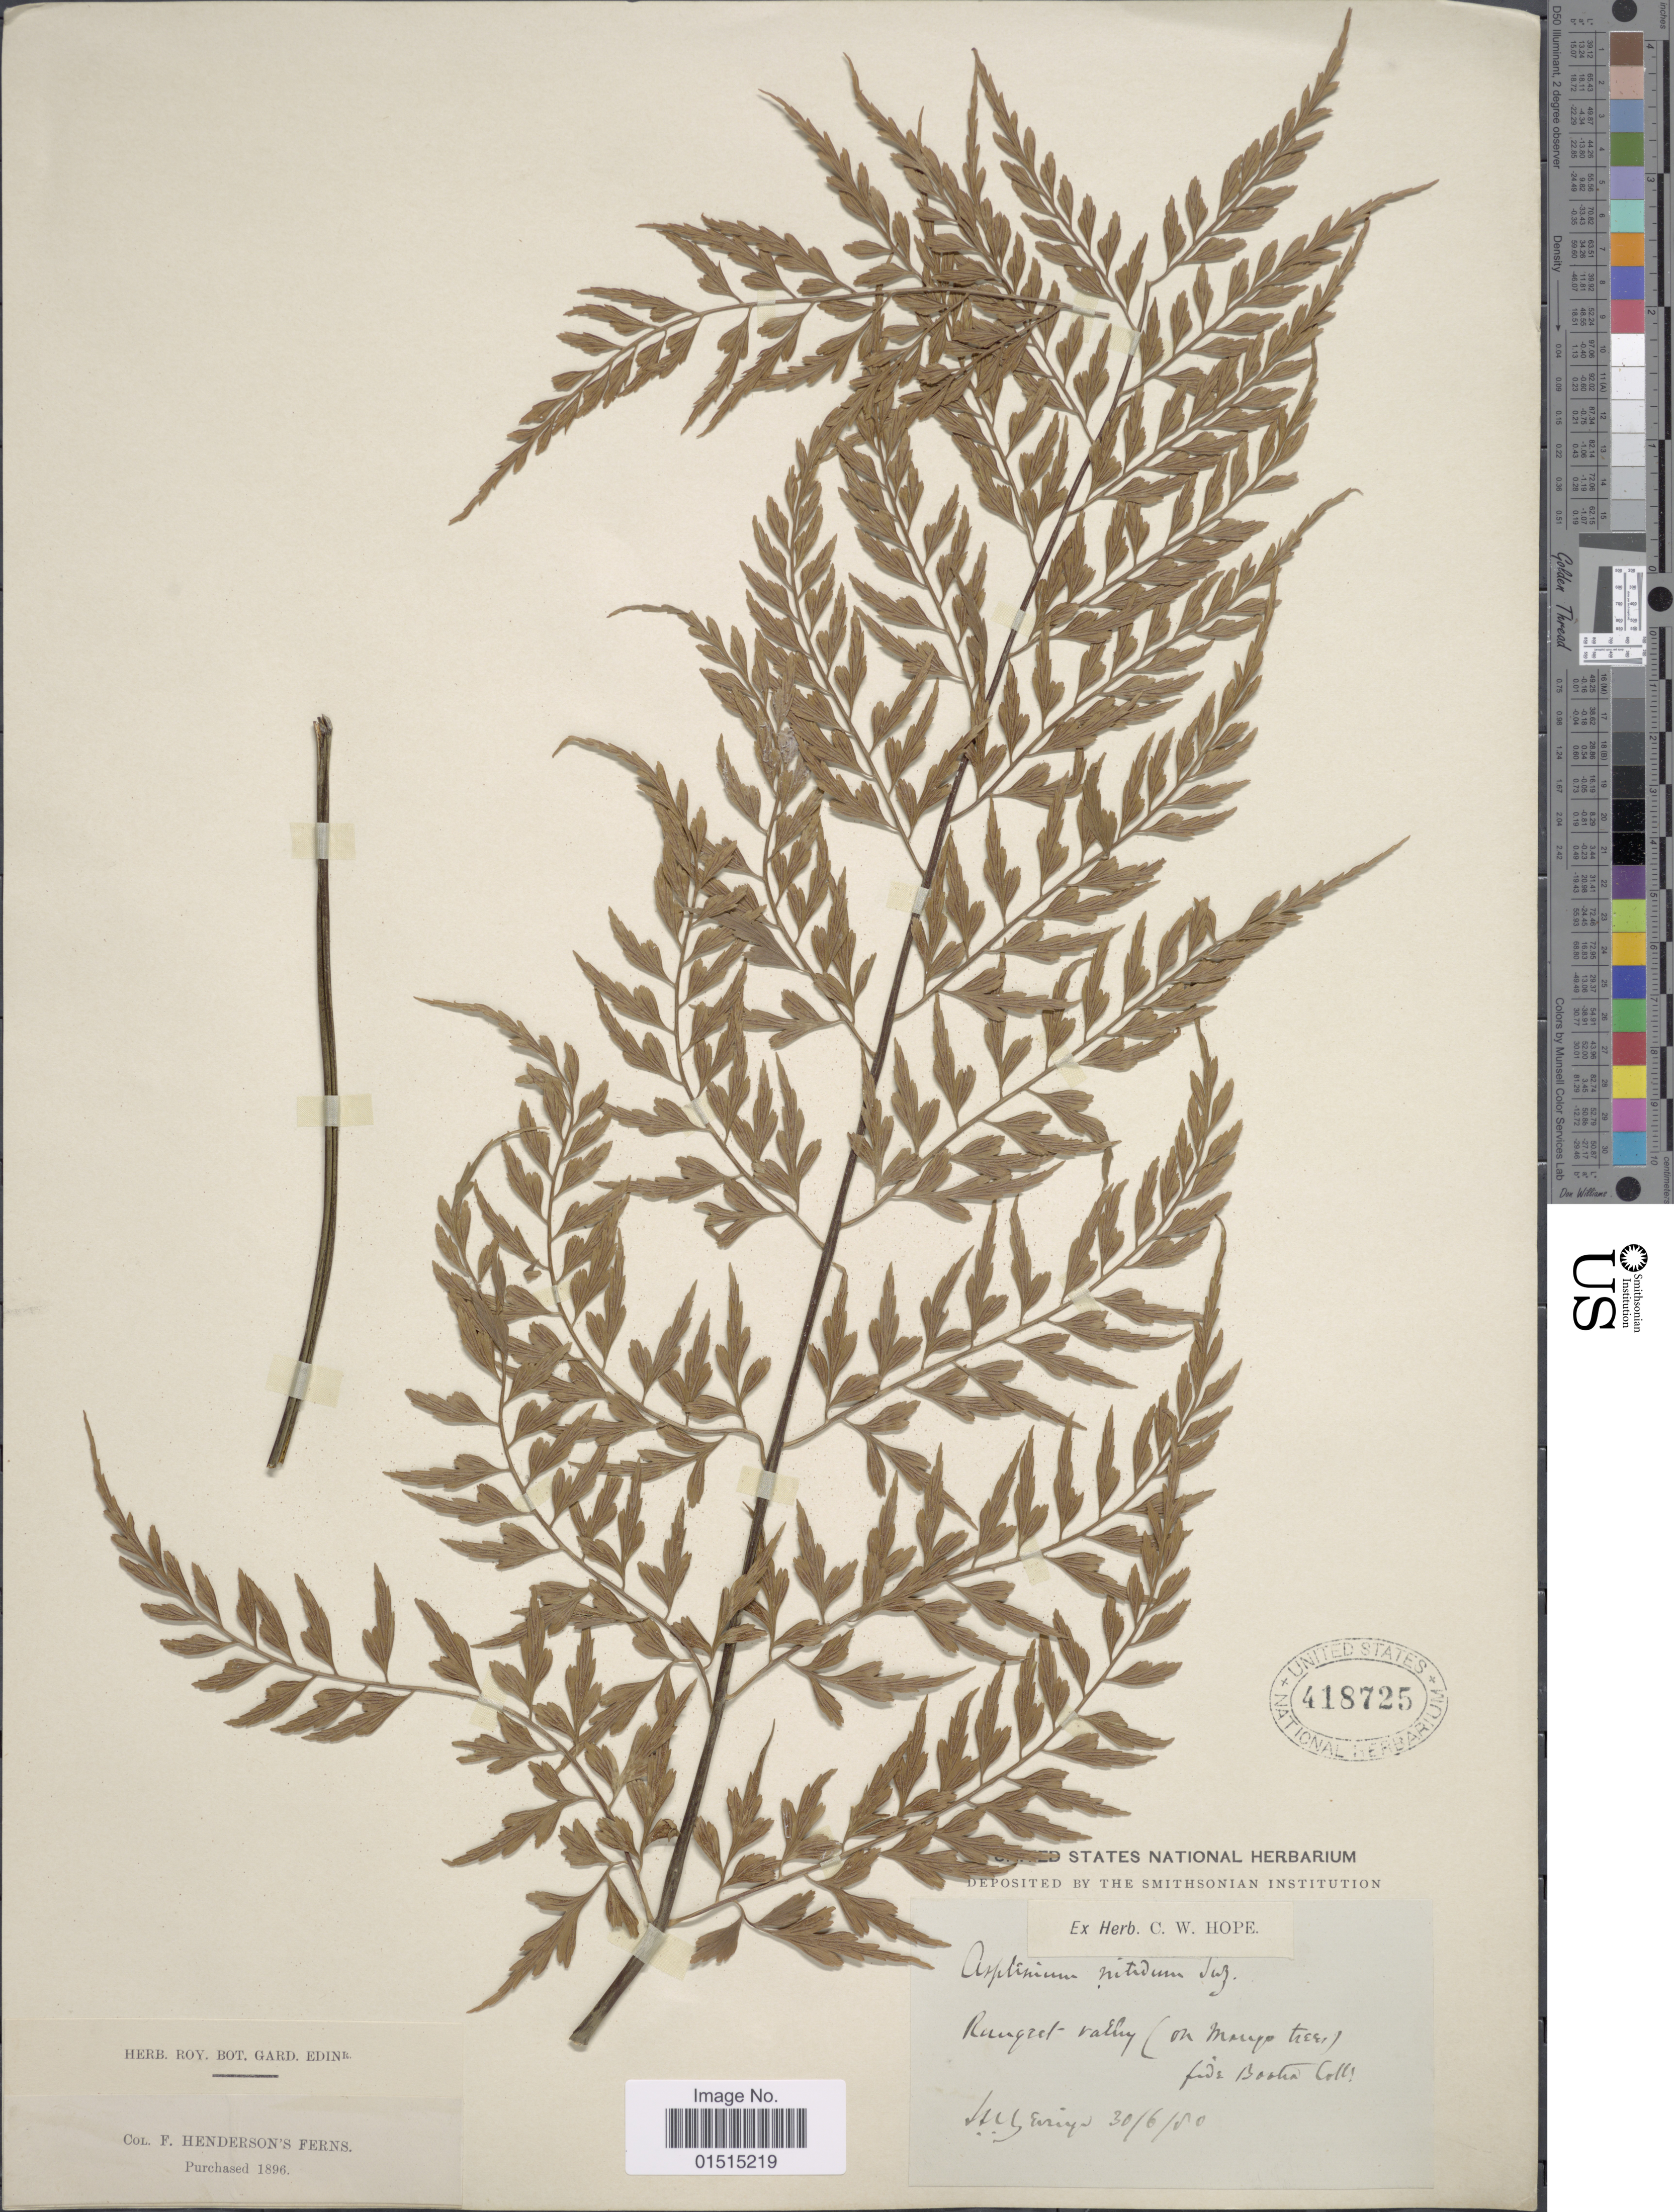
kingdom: Plantae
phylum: Tracheophyta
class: Polypodiopsida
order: Polypodiales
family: Aspleniaceae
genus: Asplenium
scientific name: Asplenium nitidum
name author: Sw.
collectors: C. Henderson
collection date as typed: Transcribed d/m/y: 30/6/80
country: India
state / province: West Bengal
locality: Rungeet Valley (on mango trees)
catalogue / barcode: US 418725